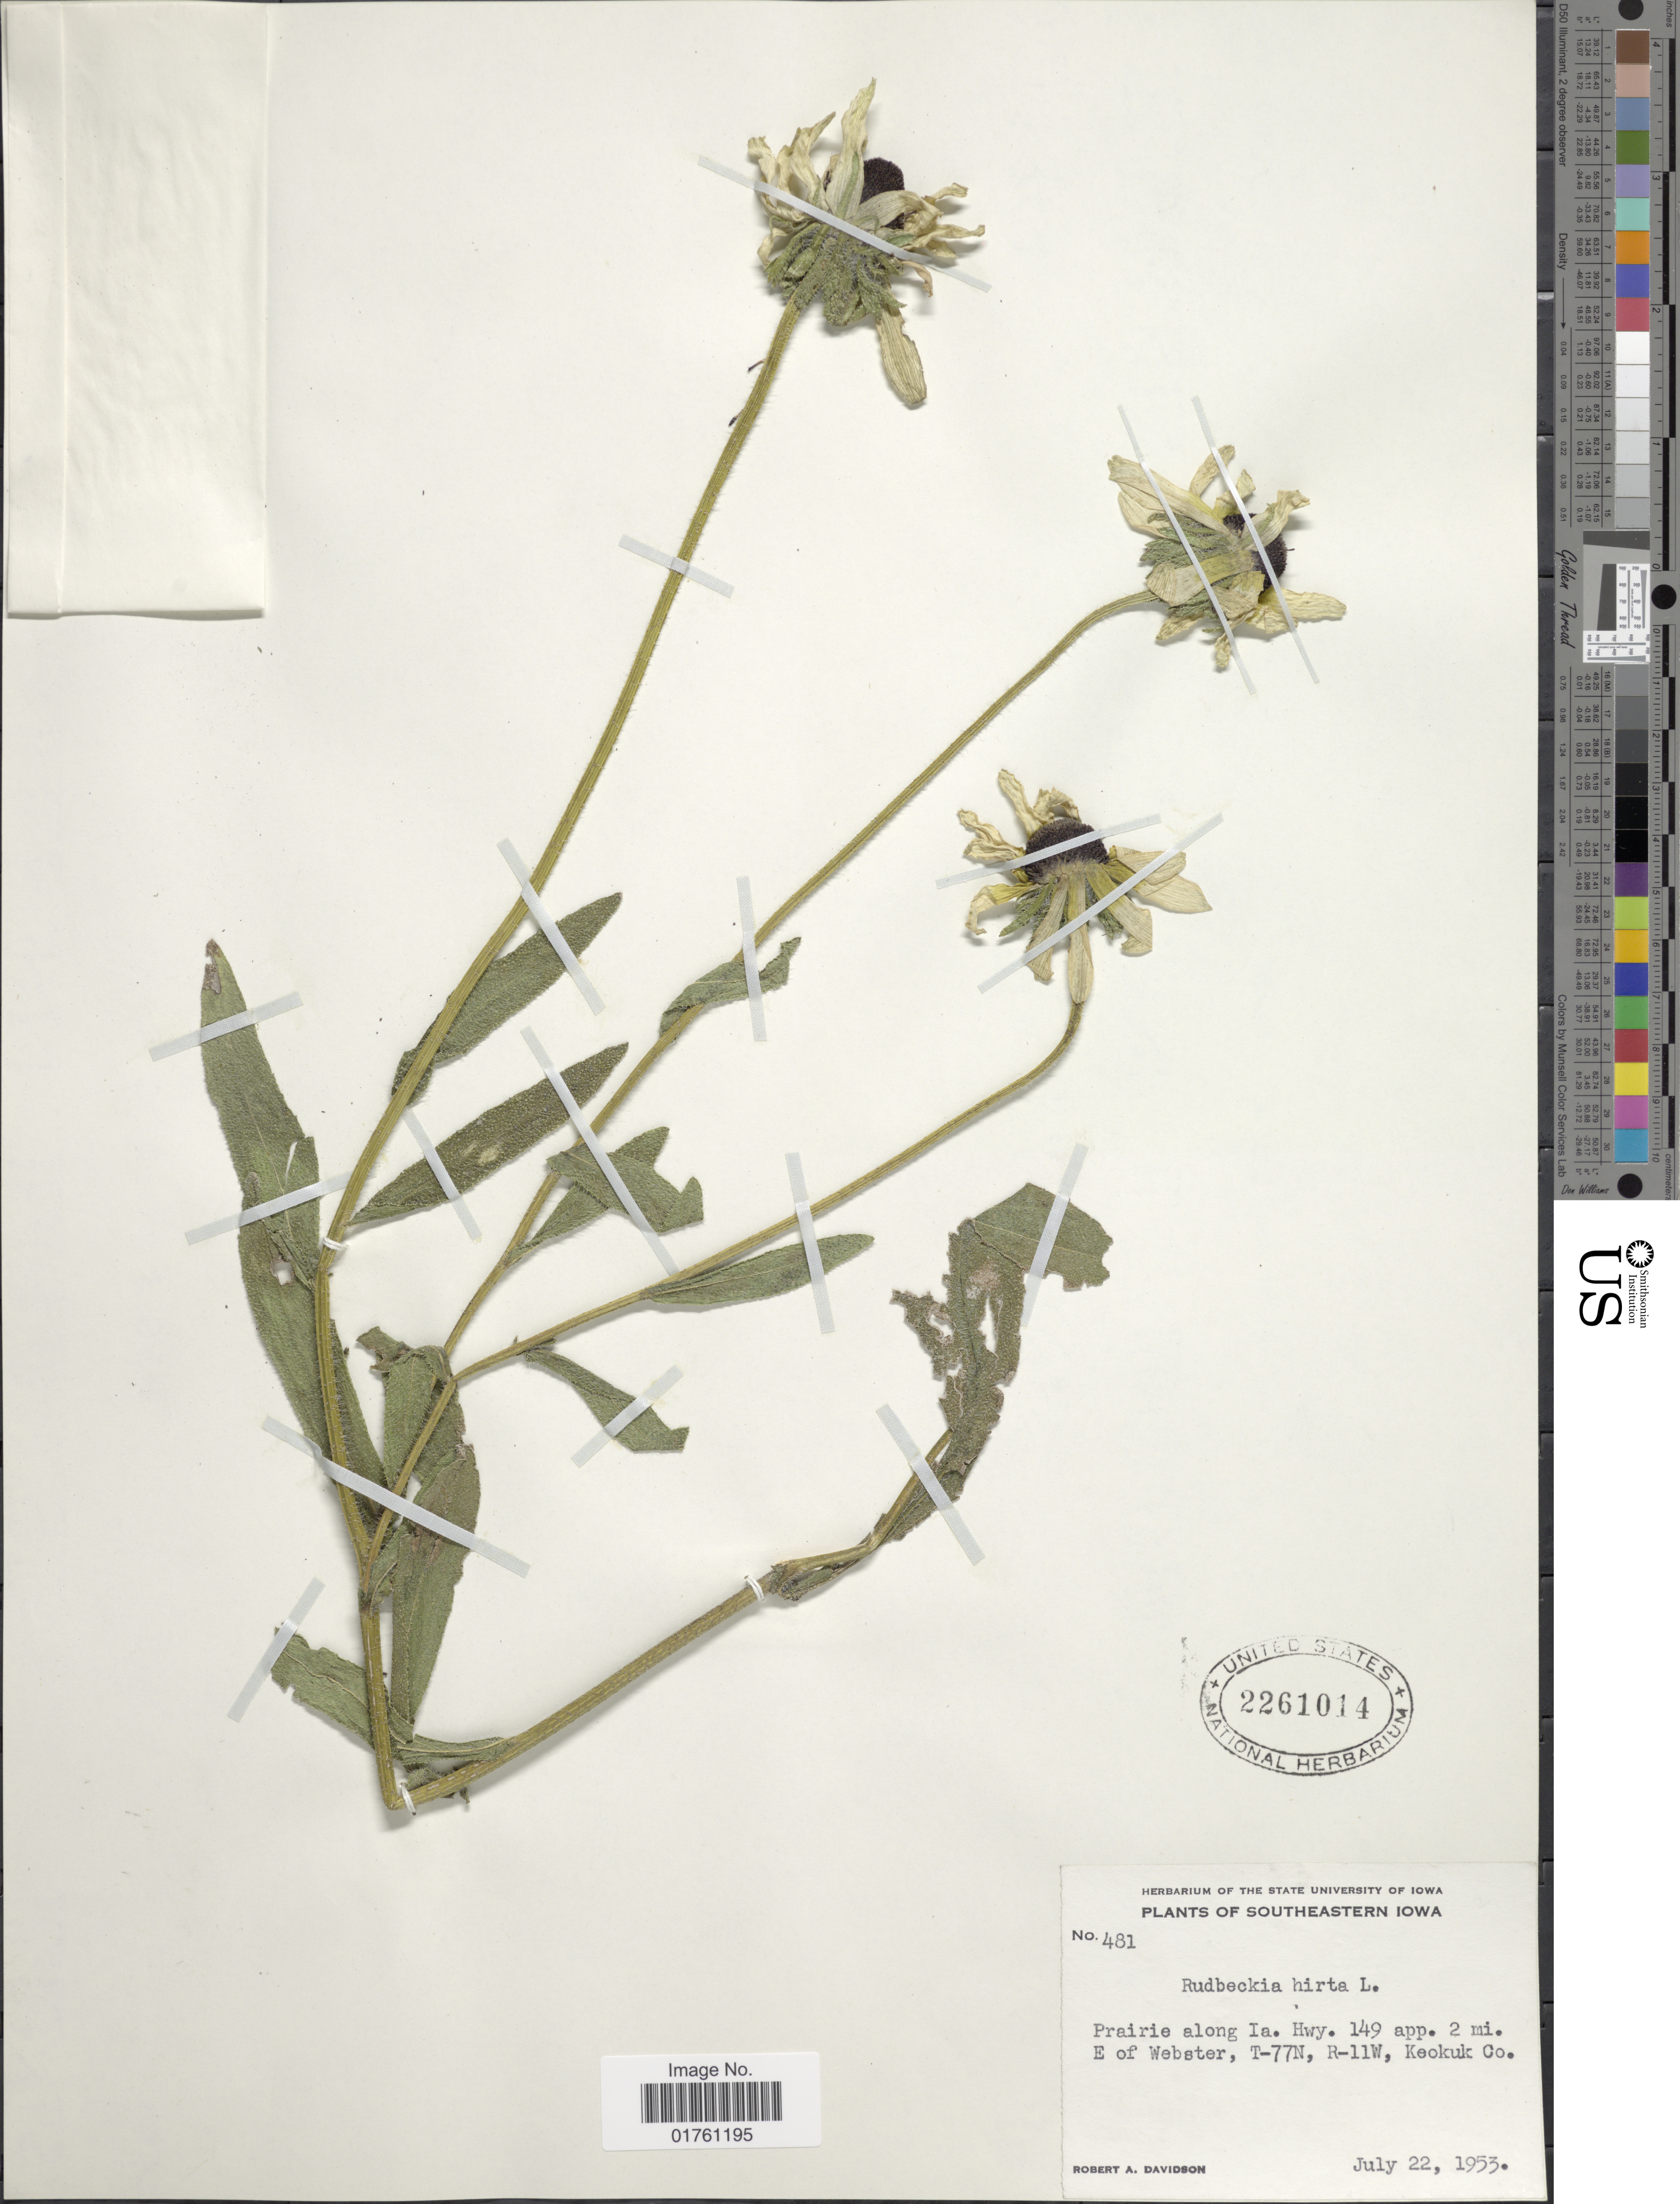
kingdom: Plantae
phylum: Tracheophyta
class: Magnoliopsida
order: Asterales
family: Asteraceae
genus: Rudbeckia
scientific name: Rudbeckia hirta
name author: L.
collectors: R. A. Davidson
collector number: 481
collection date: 1953-07-22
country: United States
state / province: Iowa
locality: Prairie along IA. Hwy 149 app 2mi E of Bester, T-77N, R-11W, Keokuk Co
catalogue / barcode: US 2261014